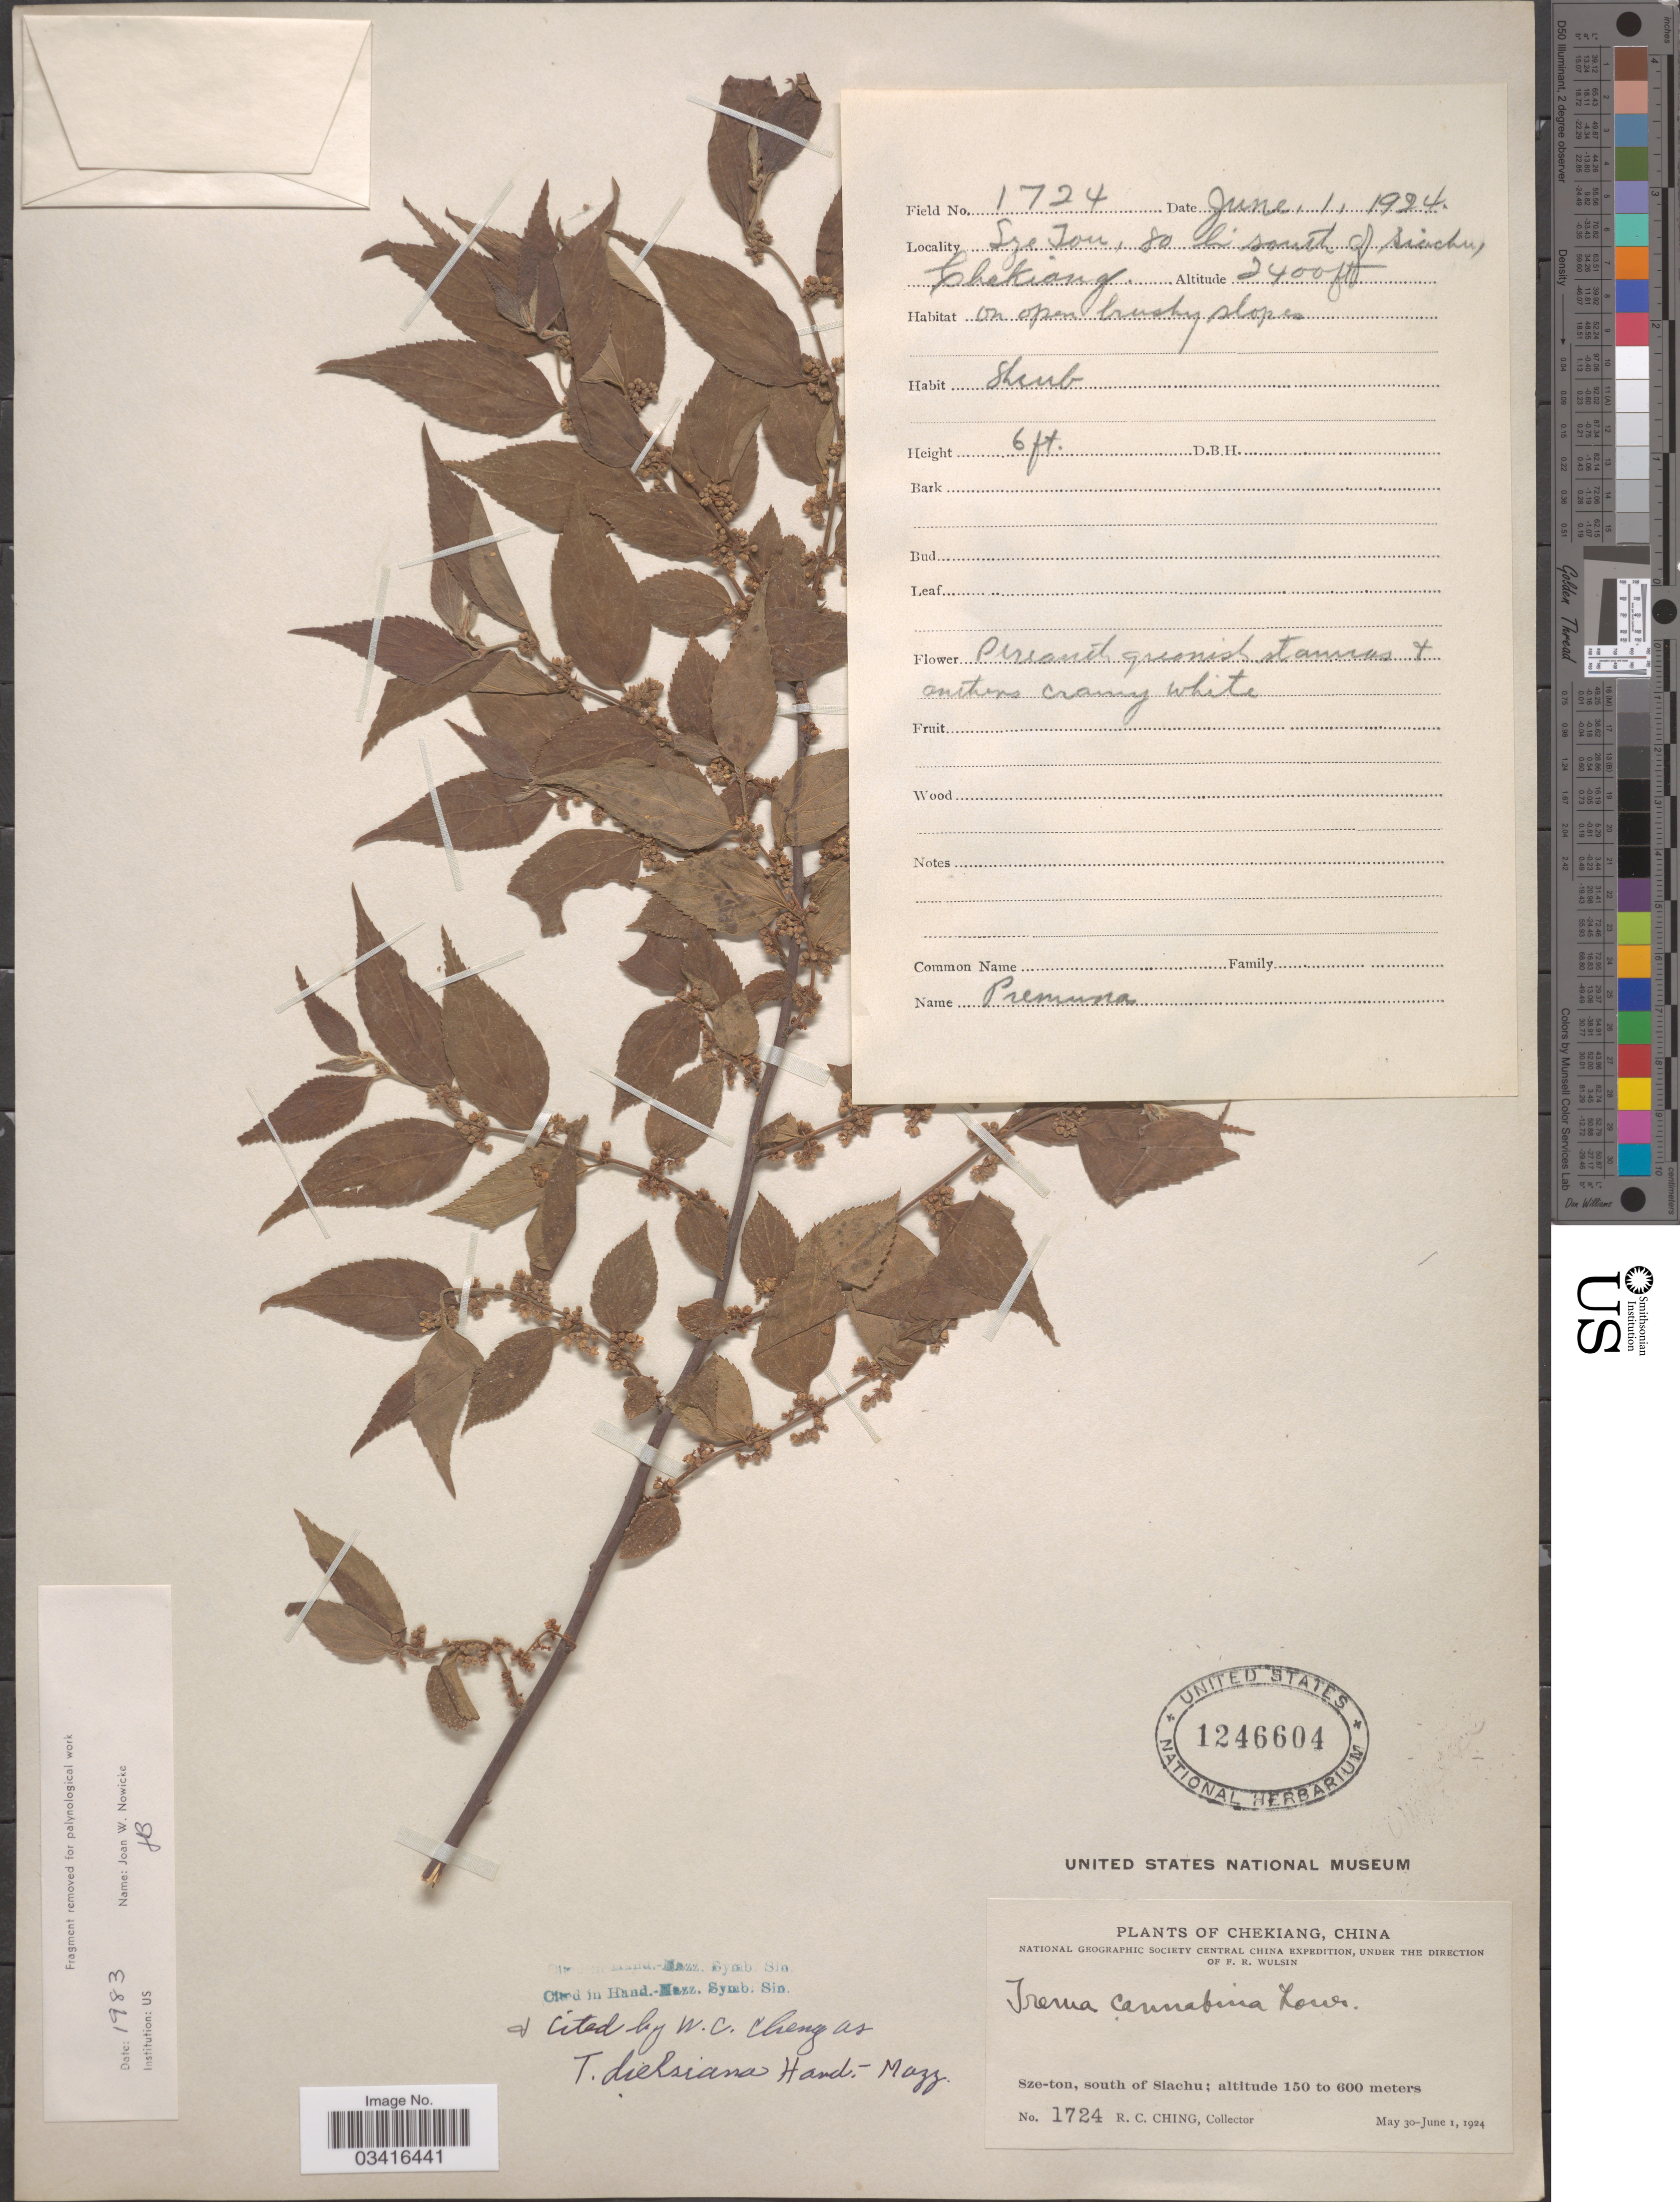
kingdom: Plantae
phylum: Tracheophyta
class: Magnoliopsida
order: Rosales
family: Cannabaceae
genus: Trema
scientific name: Trema cannabina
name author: Lour.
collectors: R. C. Ching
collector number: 1724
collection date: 1924-06-01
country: China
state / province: Zhejiang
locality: Chekiang. Sze-ton, 80 li south of Siachu.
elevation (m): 732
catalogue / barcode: US 1246604